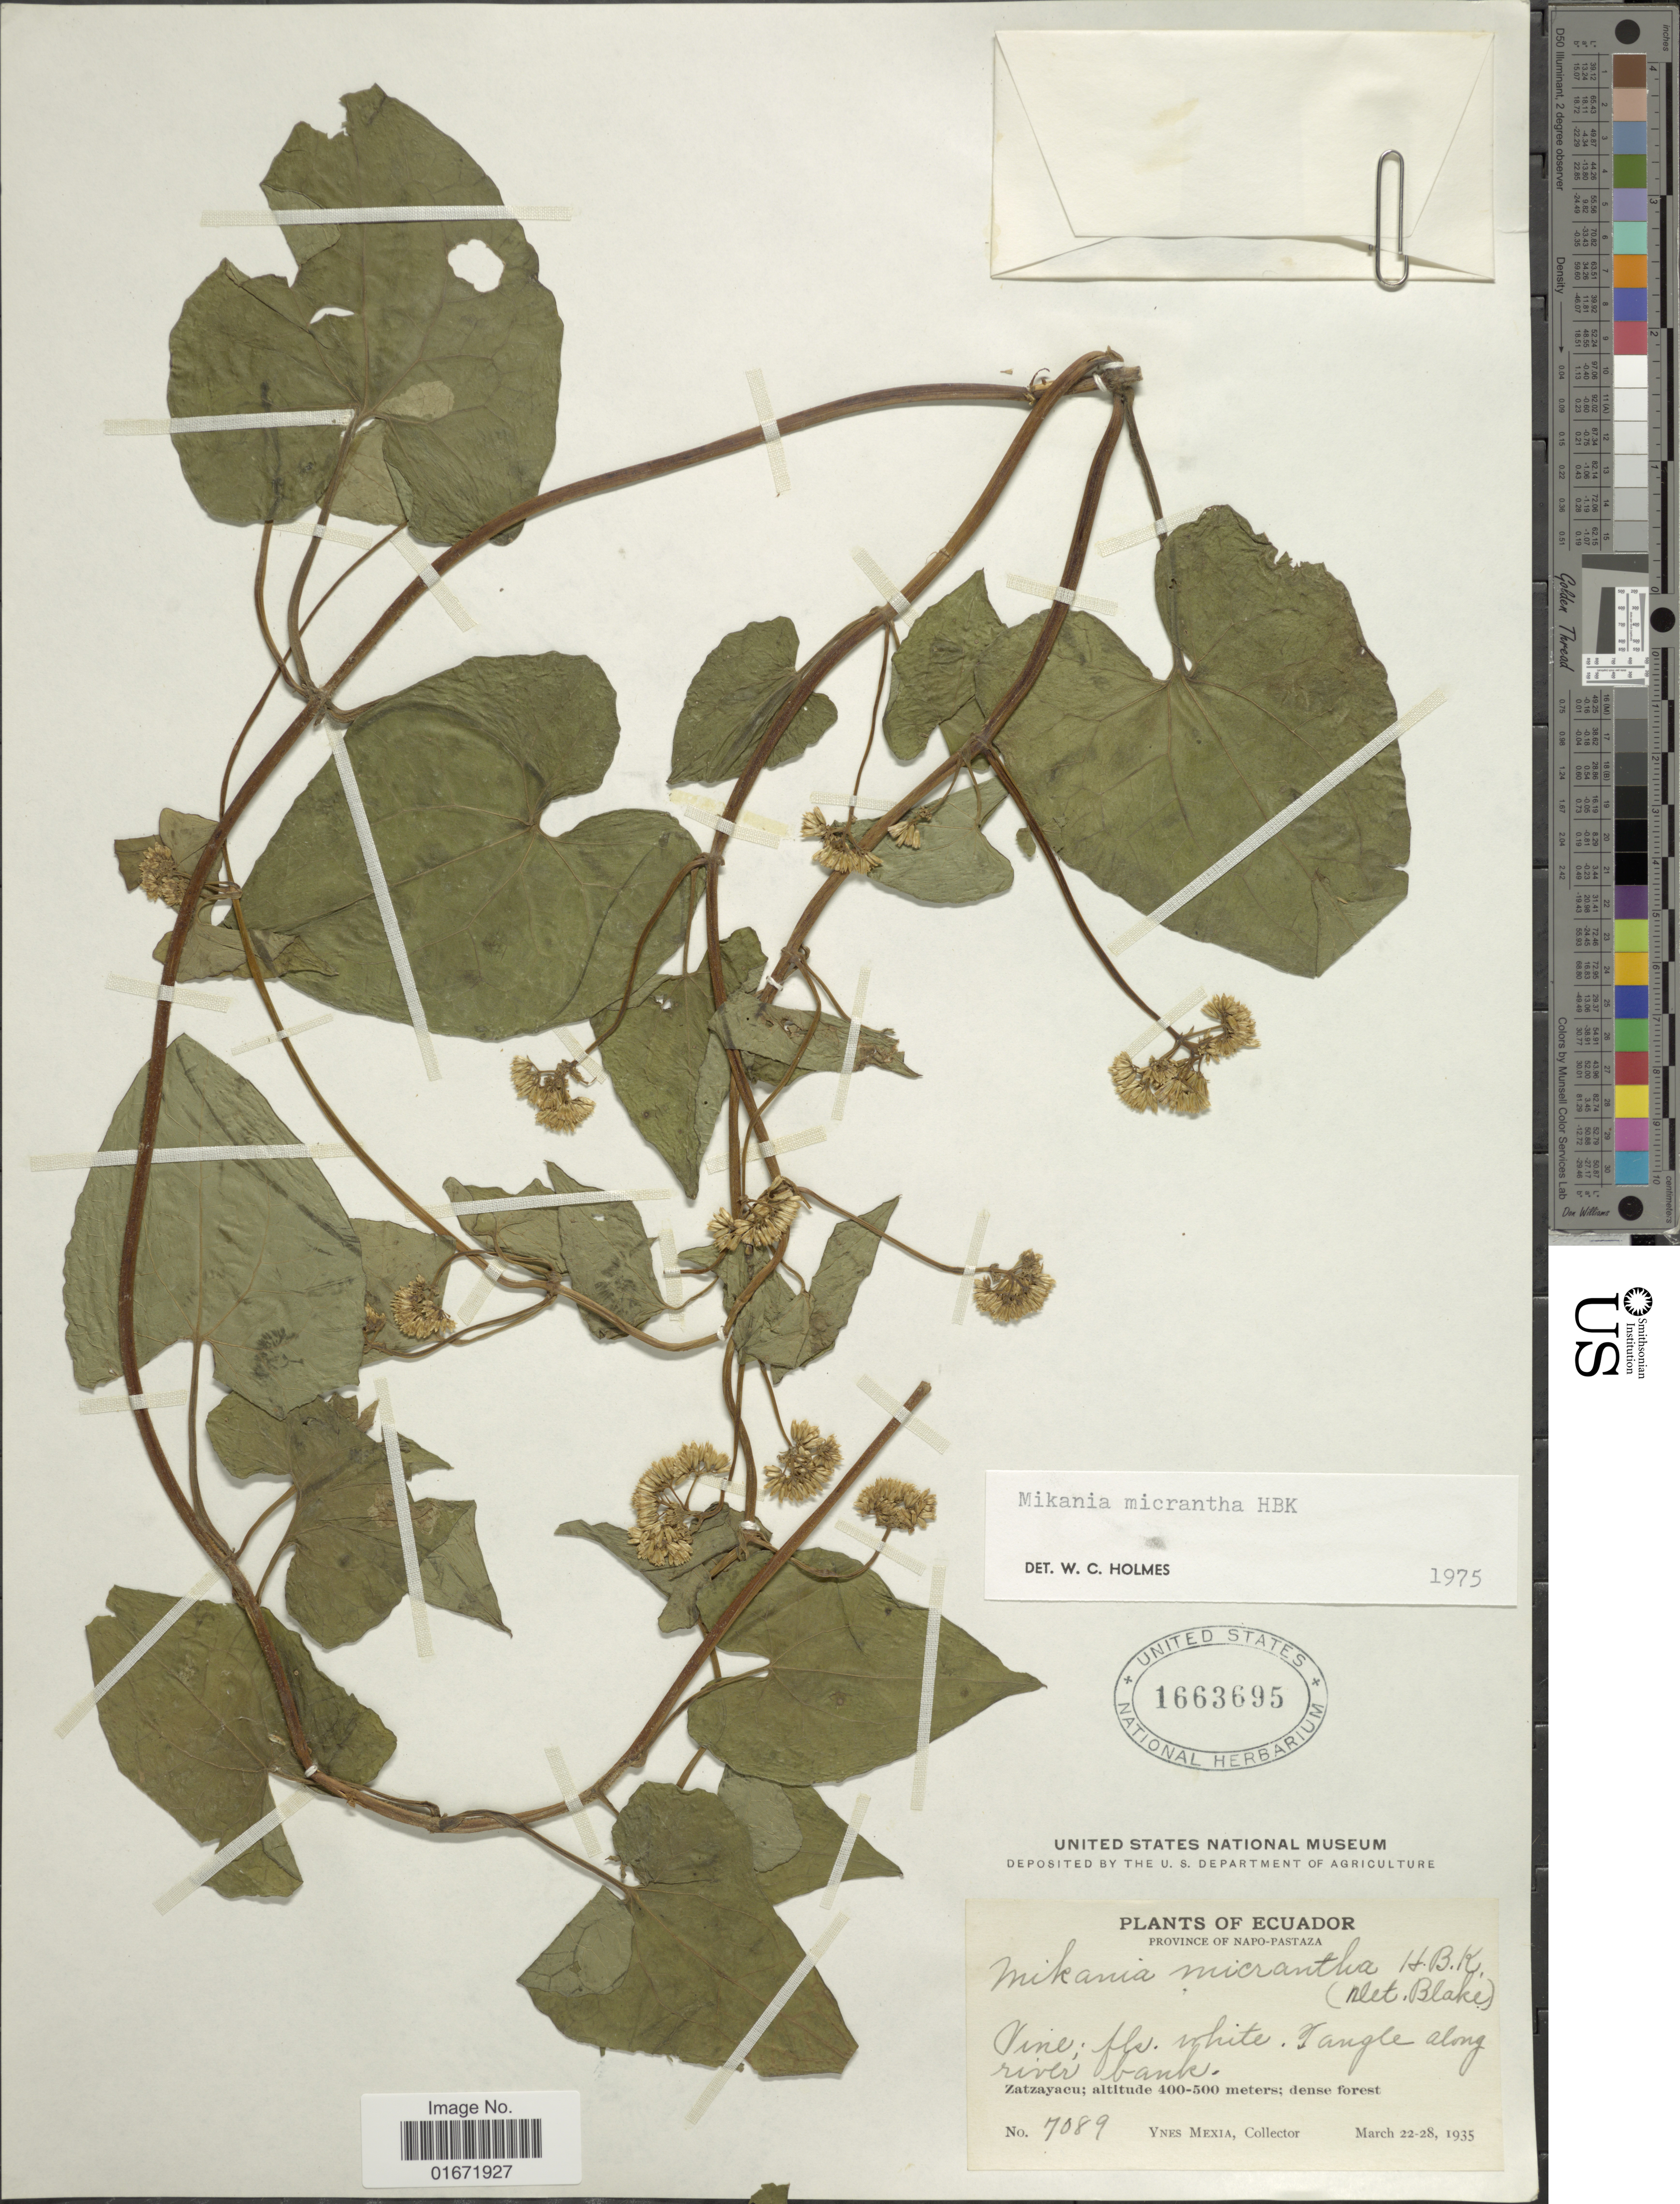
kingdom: Plantae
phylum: Tracheophyta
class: Magnoliopsida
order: Asterales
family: Asteraceae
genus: Mikania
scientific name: Mikania micrantha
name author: Kunth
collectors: Y. Mexia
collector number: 7089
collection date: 1935-03-22/1935-03-28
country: Ecuador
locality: Province of Napo-Pastaza. Zatzayacu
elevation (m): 400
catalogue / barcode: US 1663695